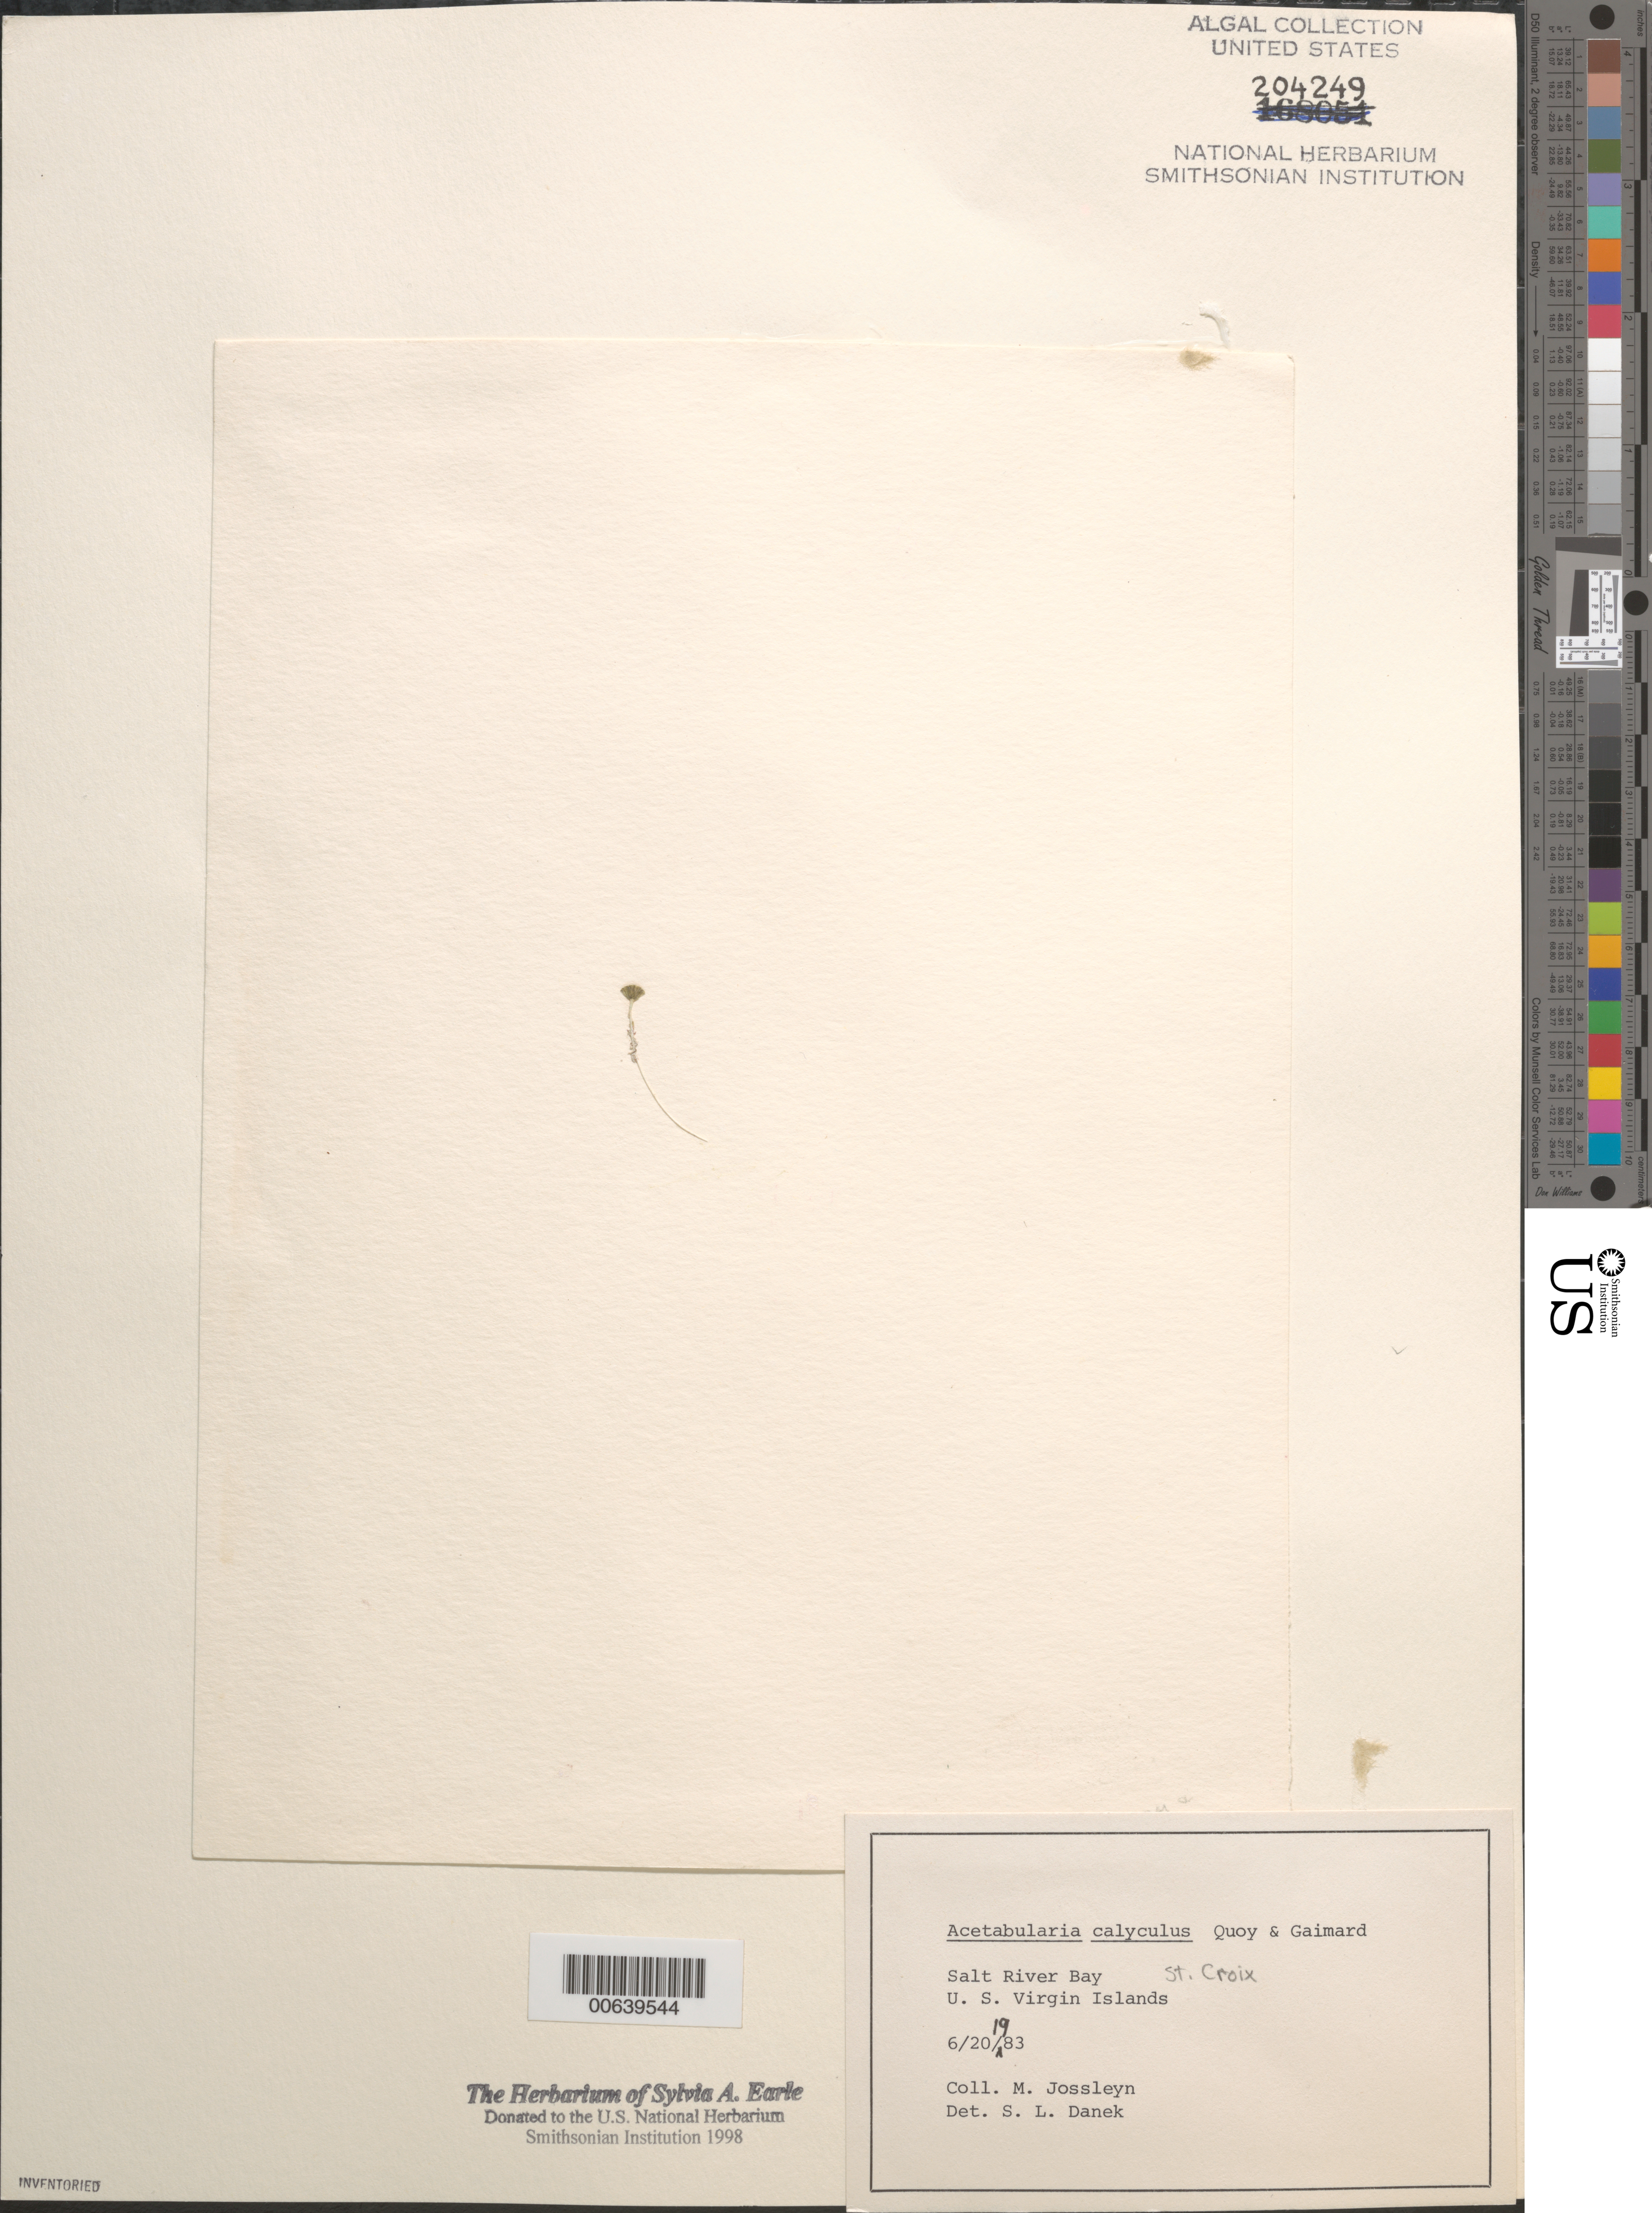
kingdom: Plantae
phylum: Chlorophyta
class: Ulvophyceae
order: Dasycladales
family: Polyphysaceae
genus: Acetabularia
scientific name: Acetabularia calyculus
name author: J.V.Lamouroux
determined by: Danek, S. L.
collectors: M. Jossleyn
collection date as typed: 20 Jun 1983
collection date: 1983-06-20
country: U.S. Virgin Islands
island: St. Croix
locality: Salt River Bay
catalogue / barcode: US 204249